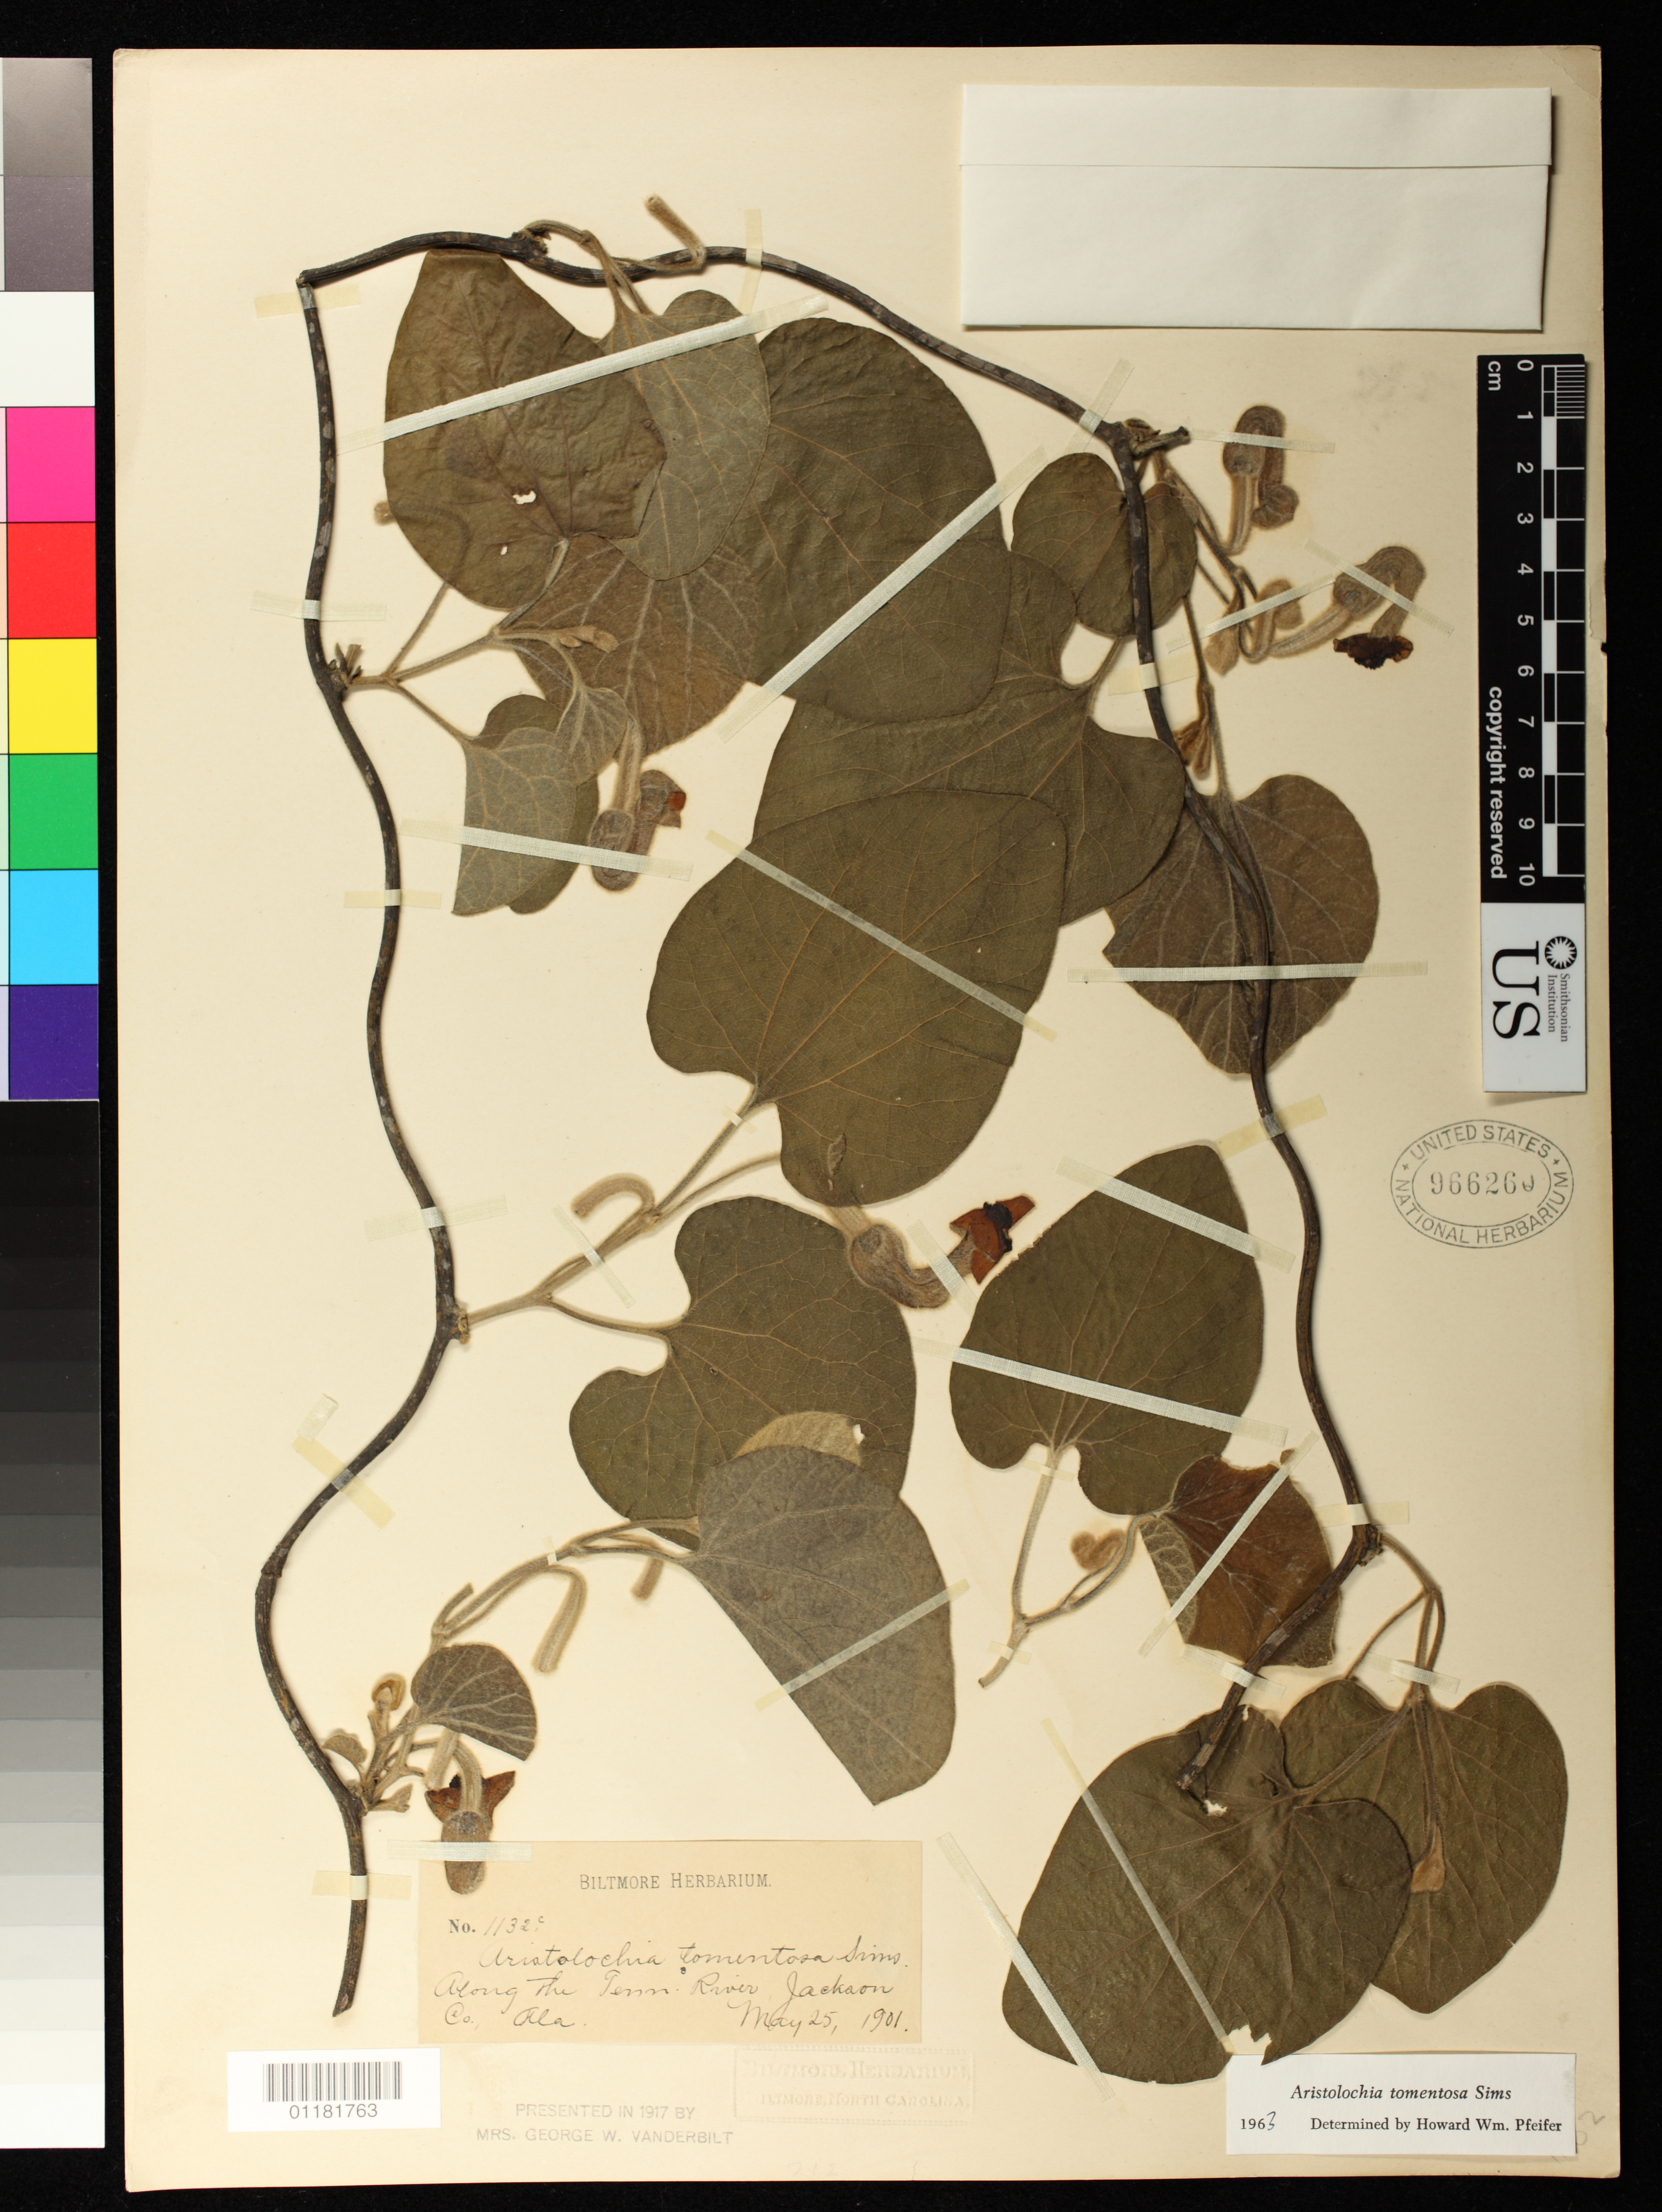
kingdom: Plantae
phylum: Tracheophyta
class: Magnoliopsida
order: Piperales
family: Aristolochiaceae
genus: Aristolochia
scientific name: Aristolochia tomentosa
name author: Sims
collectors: ex herb. Biltmore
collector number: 1132c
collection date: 1901-05-25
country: United States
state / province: Alabama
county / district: Jackson Co.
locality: Along the Tennessee River.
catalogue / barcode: US 966260